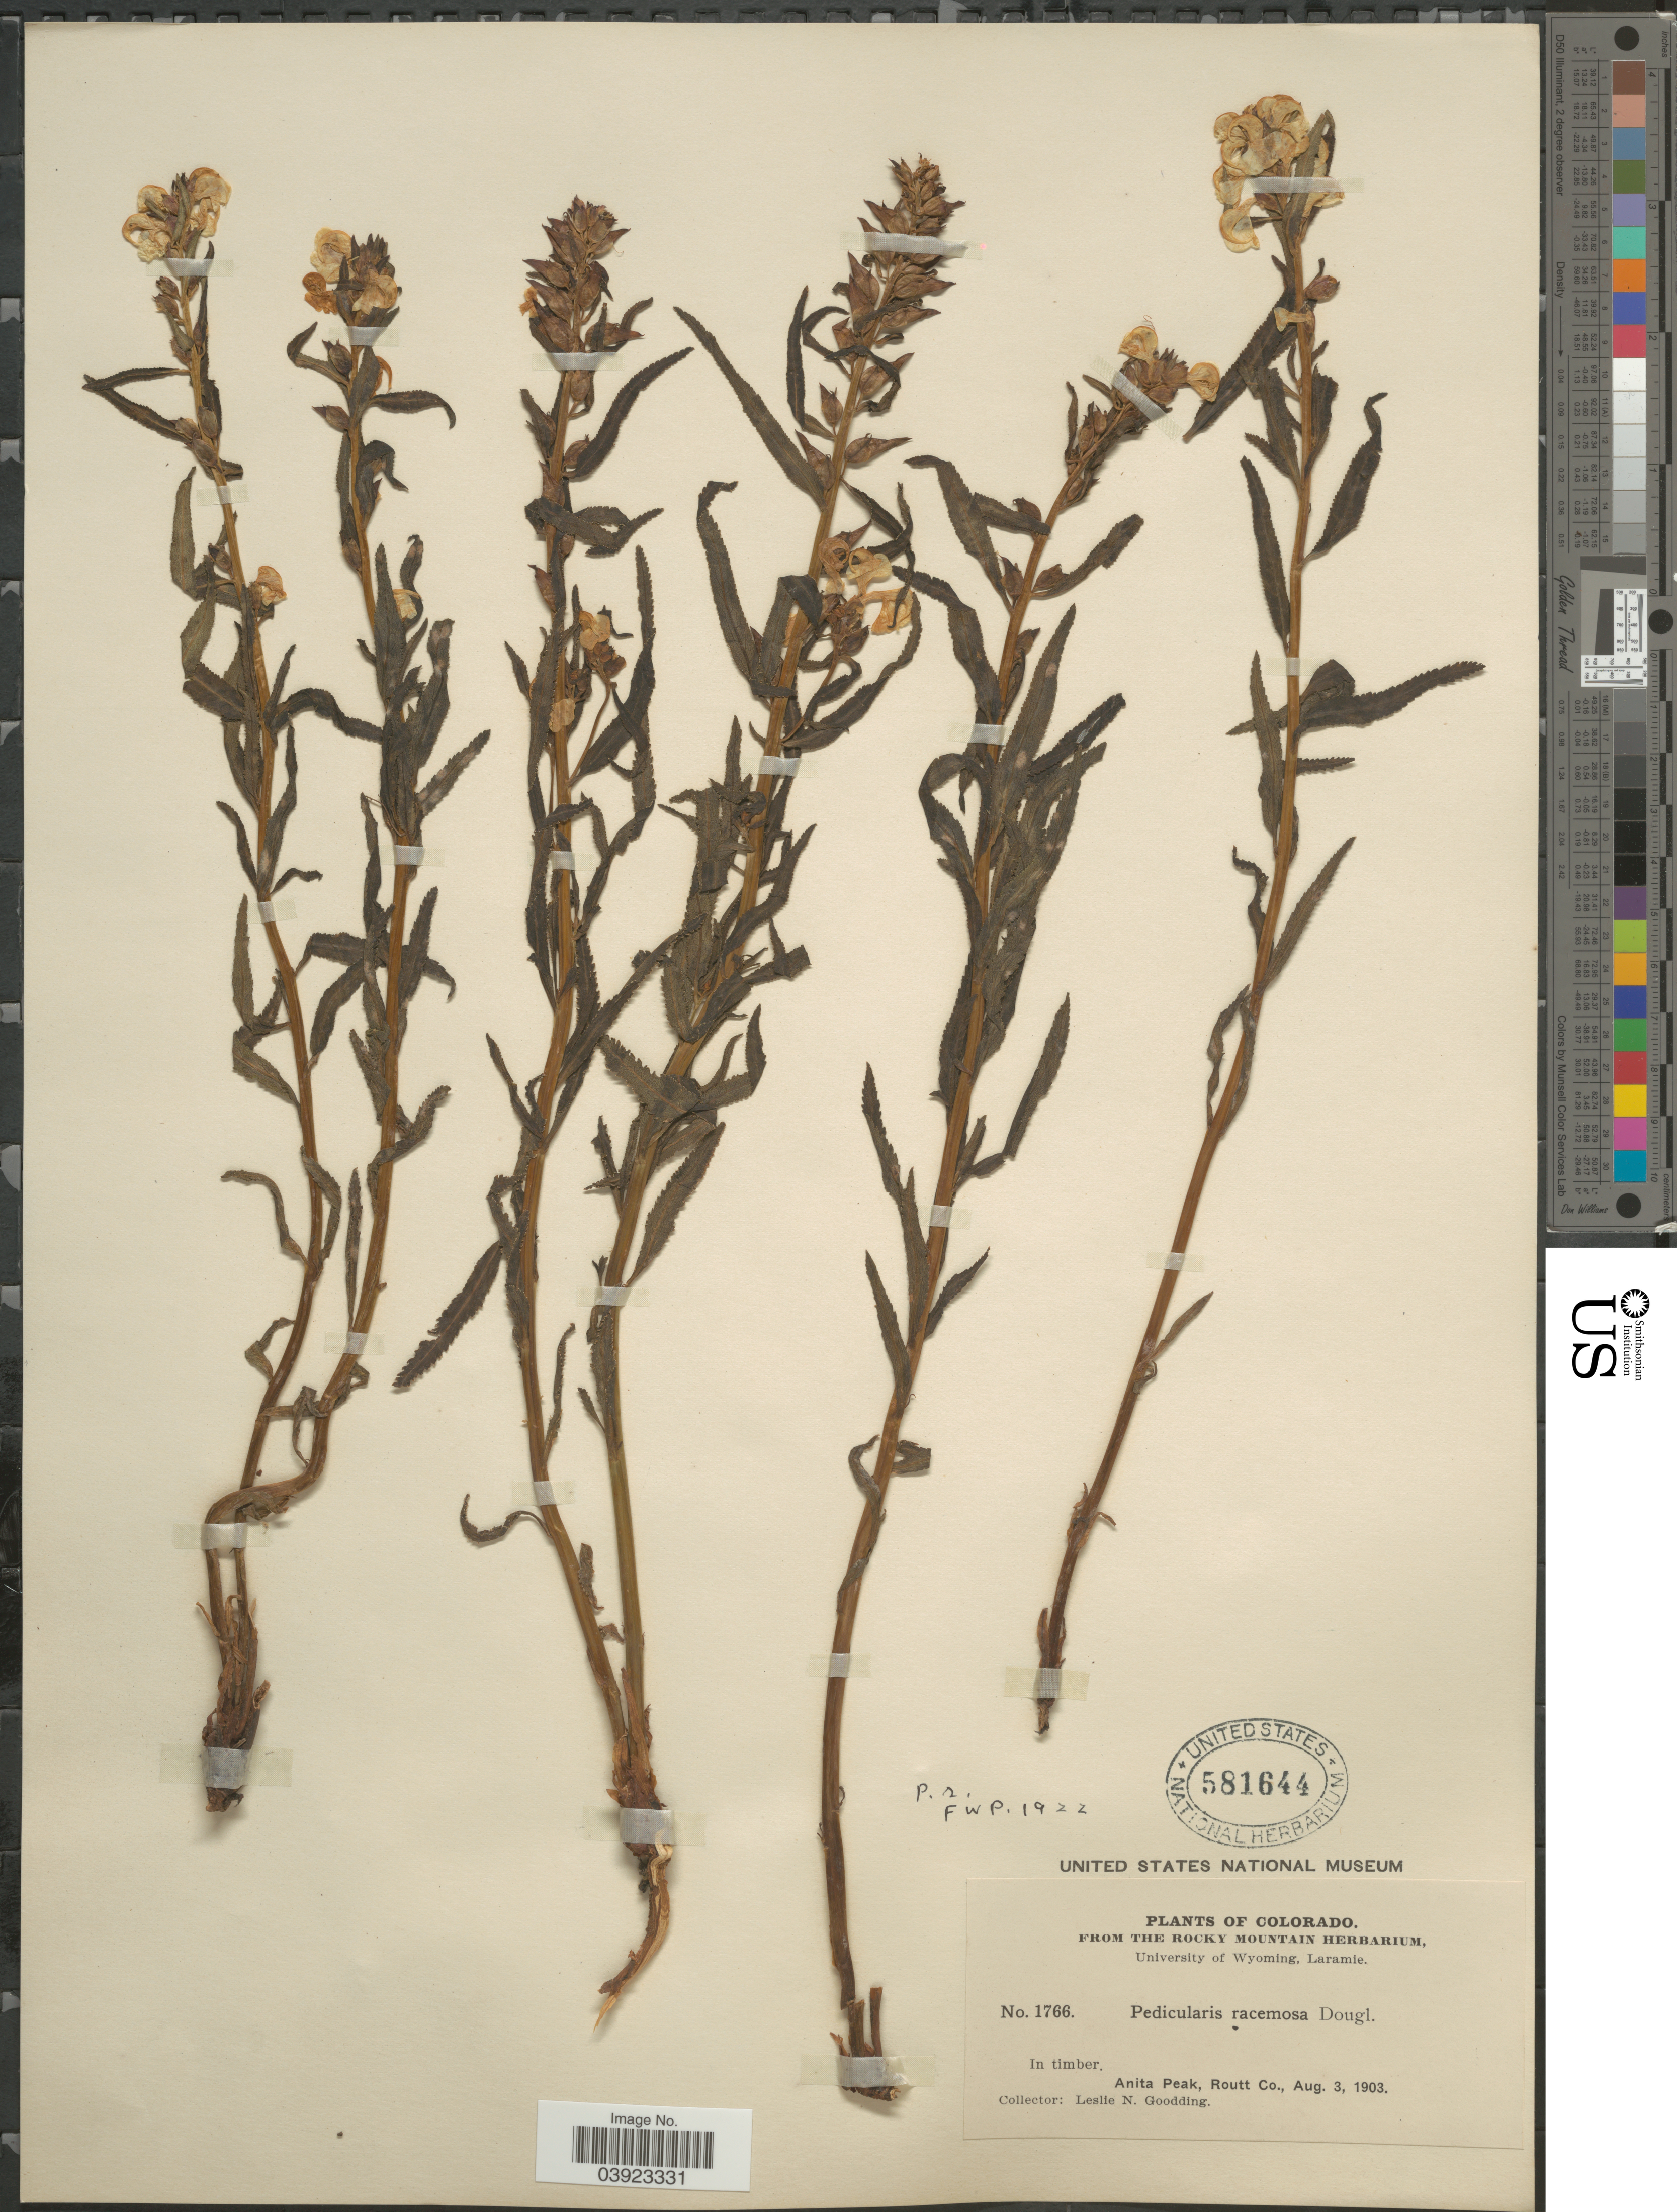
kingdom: Plantae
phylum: Tracheophyta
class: Magnoliopsida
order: Lamiales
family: Orobanchaceae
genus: Pedicularis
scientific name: Pedicularis racemosa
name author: Douglas ex Benth.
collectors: L. N. Goodding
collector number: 1766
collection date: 1903-08-03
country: United States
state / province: Colorado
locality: Anita Peak, Routt Co.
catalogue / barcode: US 581644